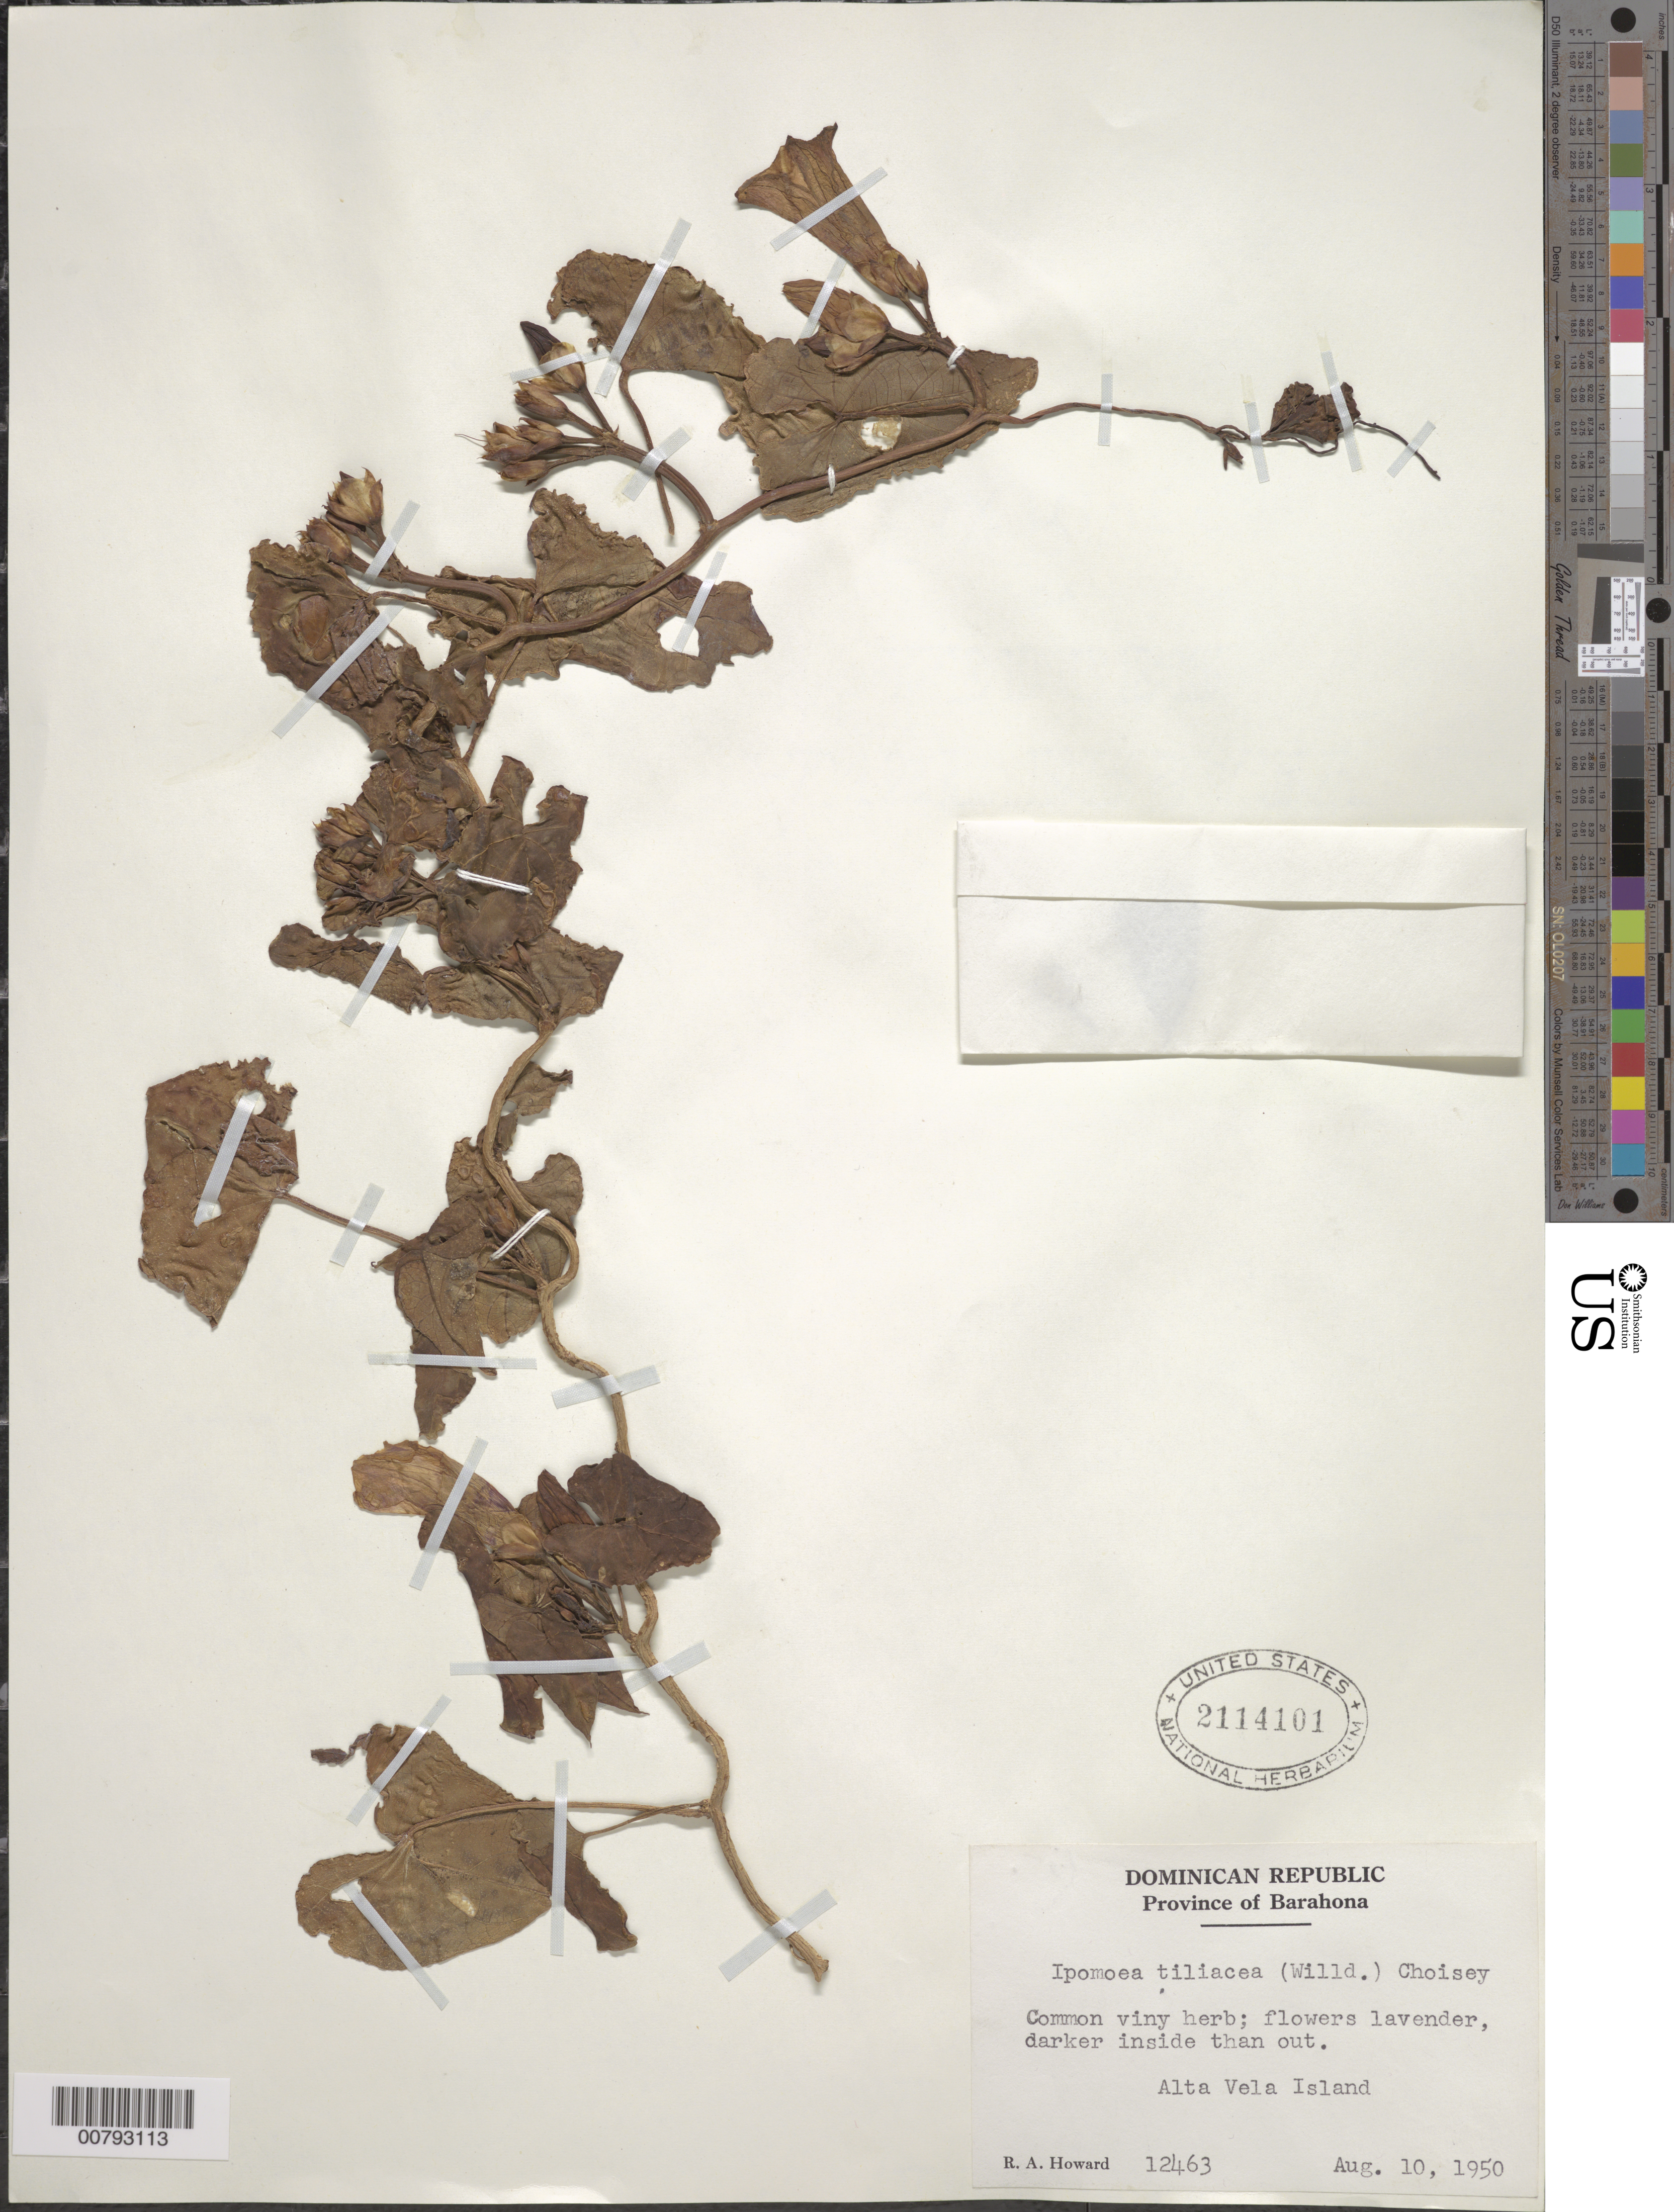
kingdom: Plantae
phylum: Tracheophyta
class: Magnoliopsida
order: Solanales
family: Convolvulaceae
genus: Ipomoea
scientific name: Ipomoea tiliacea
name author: (Willd.) Choisy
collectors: R. A. Howard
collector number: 12463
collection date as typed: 10 Aug 1950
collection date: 1950-08-10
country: Dominican Republic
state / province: Barahona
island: Hispaniola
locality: Alta Vela Island.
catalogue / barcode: US 2114101